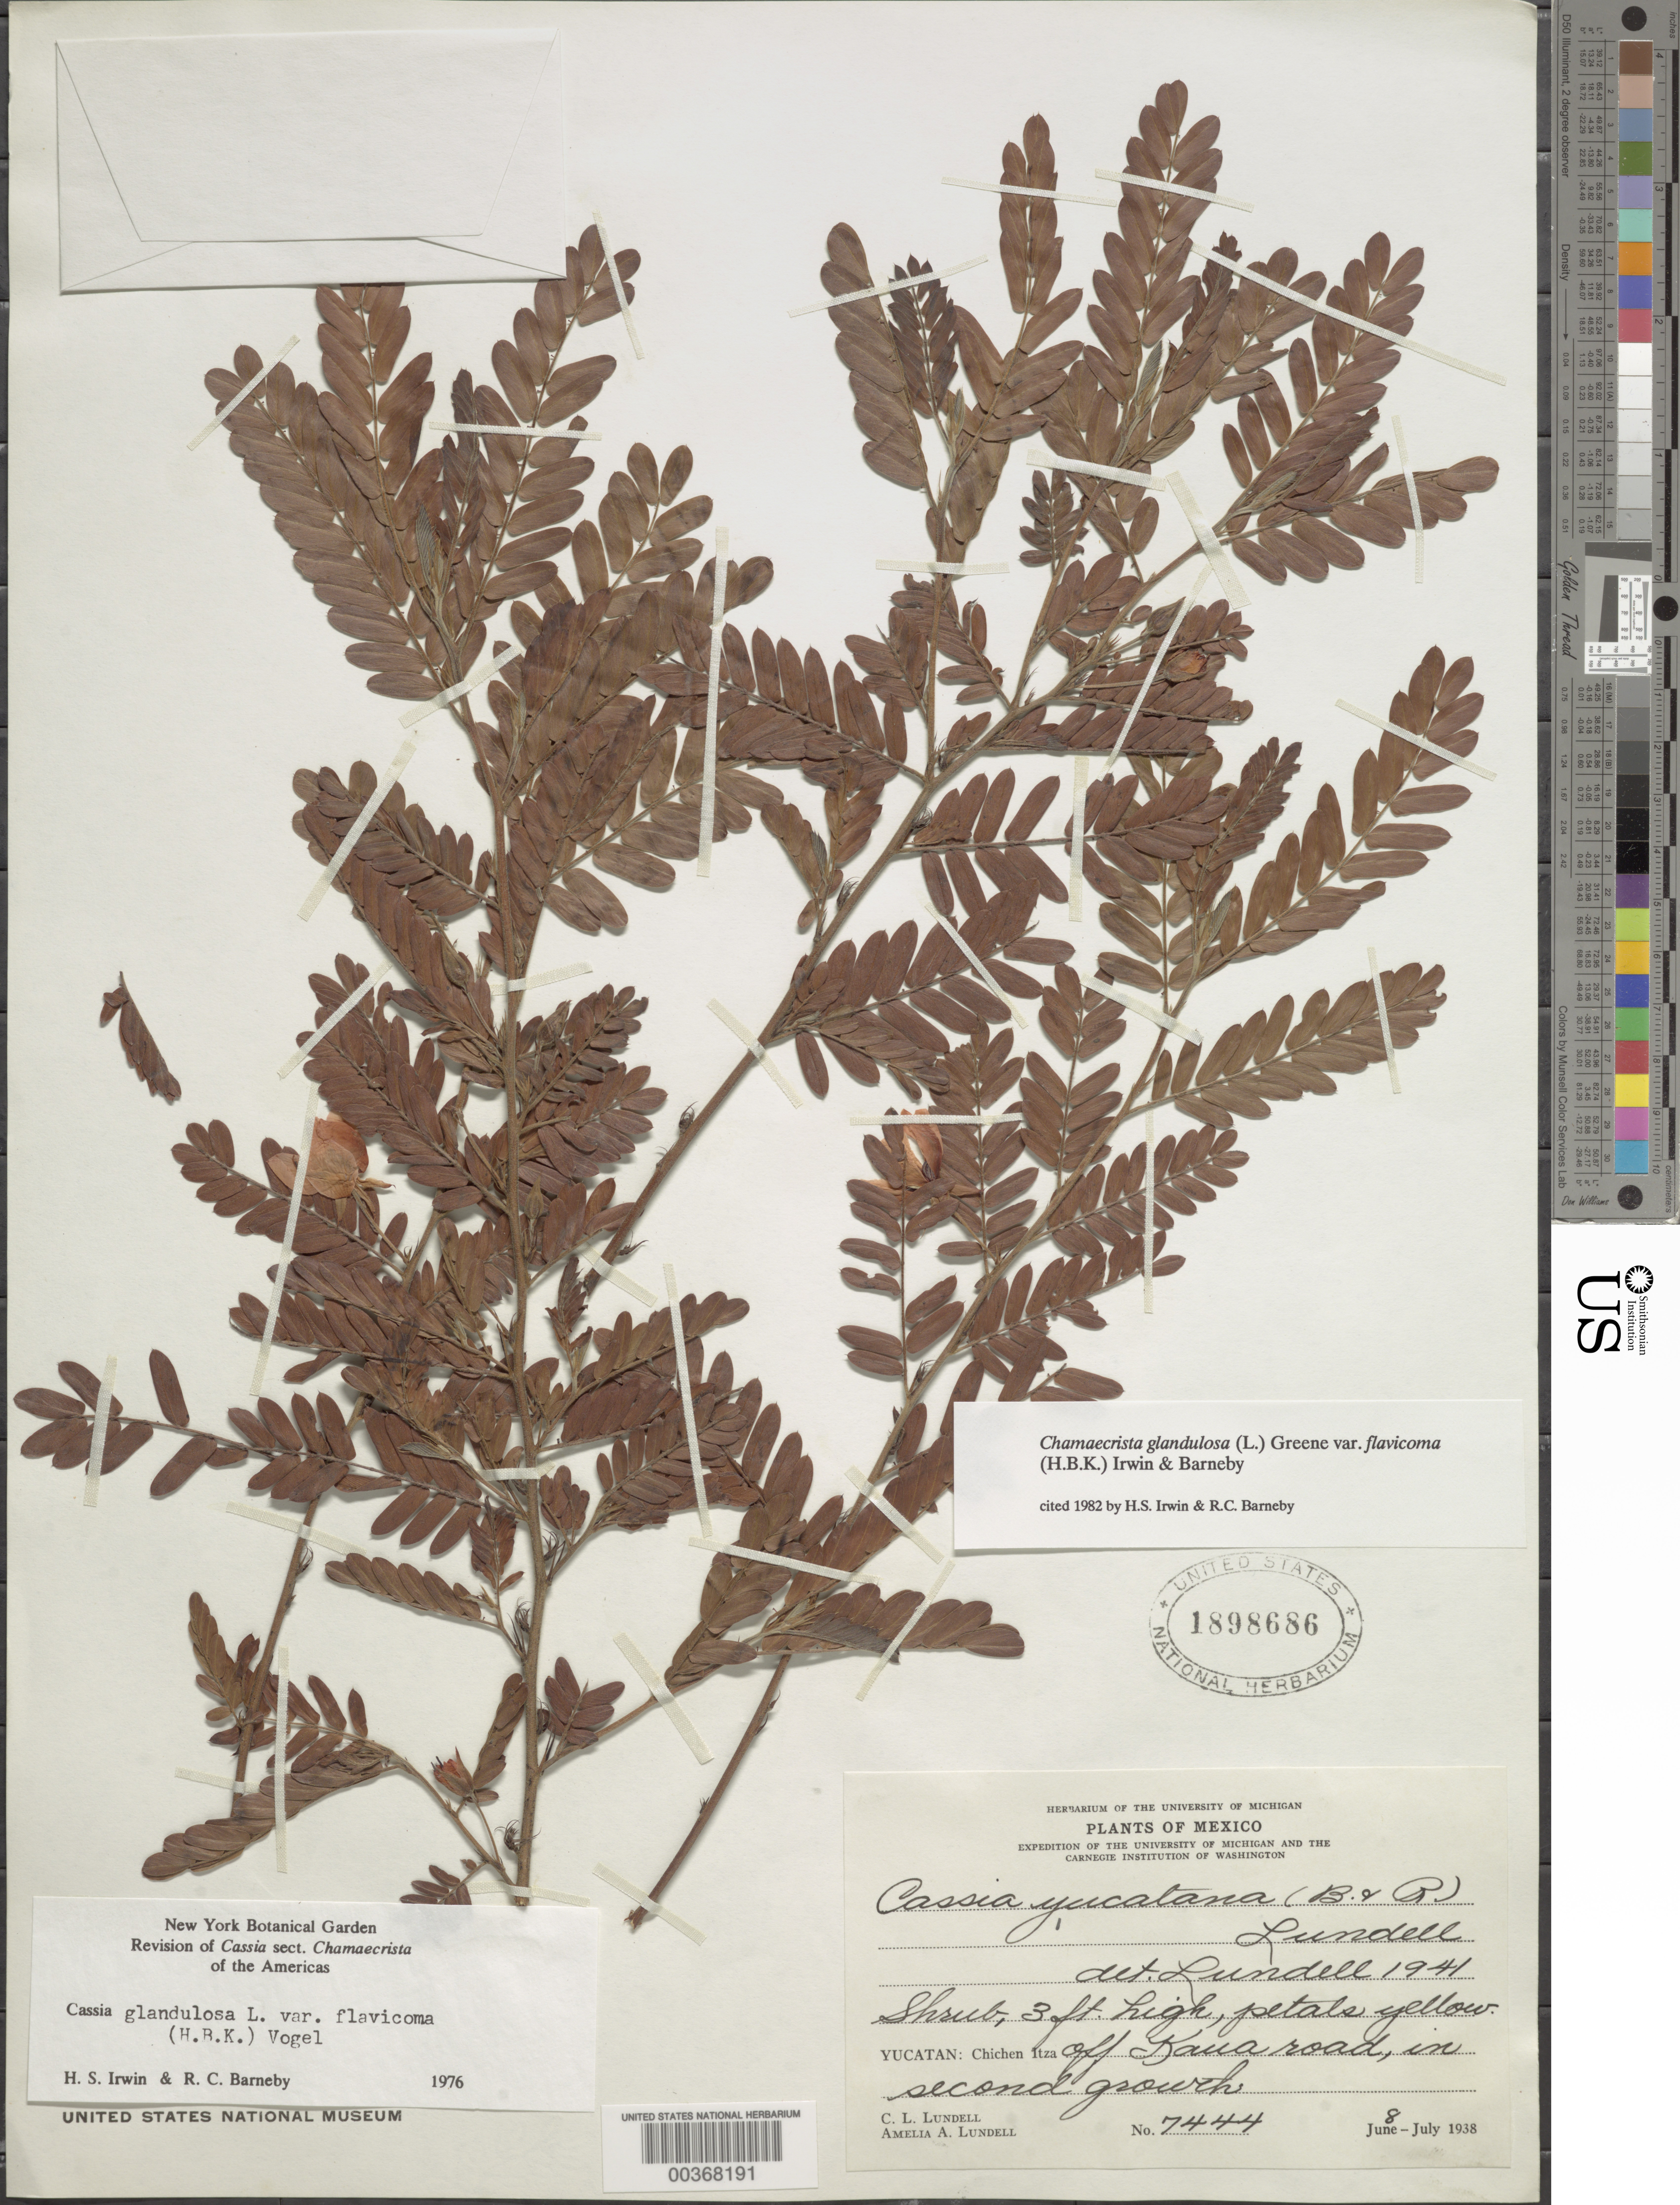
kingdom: Plantae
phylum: Tracheophyta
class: Magnoliopsida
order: Fabales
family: Fabaceae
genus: Chamaecrista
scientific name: Chamaecrista glandulosa var. flavicoma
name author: (Kunth) H.S. Irwin & Barneby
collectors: C. L. Lundell & A. A. Lundell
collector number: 7444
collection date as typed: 08 Jun 1938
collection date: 1938-06-08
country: Mexico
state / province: Yucatán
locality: Chichen itza, off kaua road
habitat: In second growth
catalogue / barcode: US 1898686